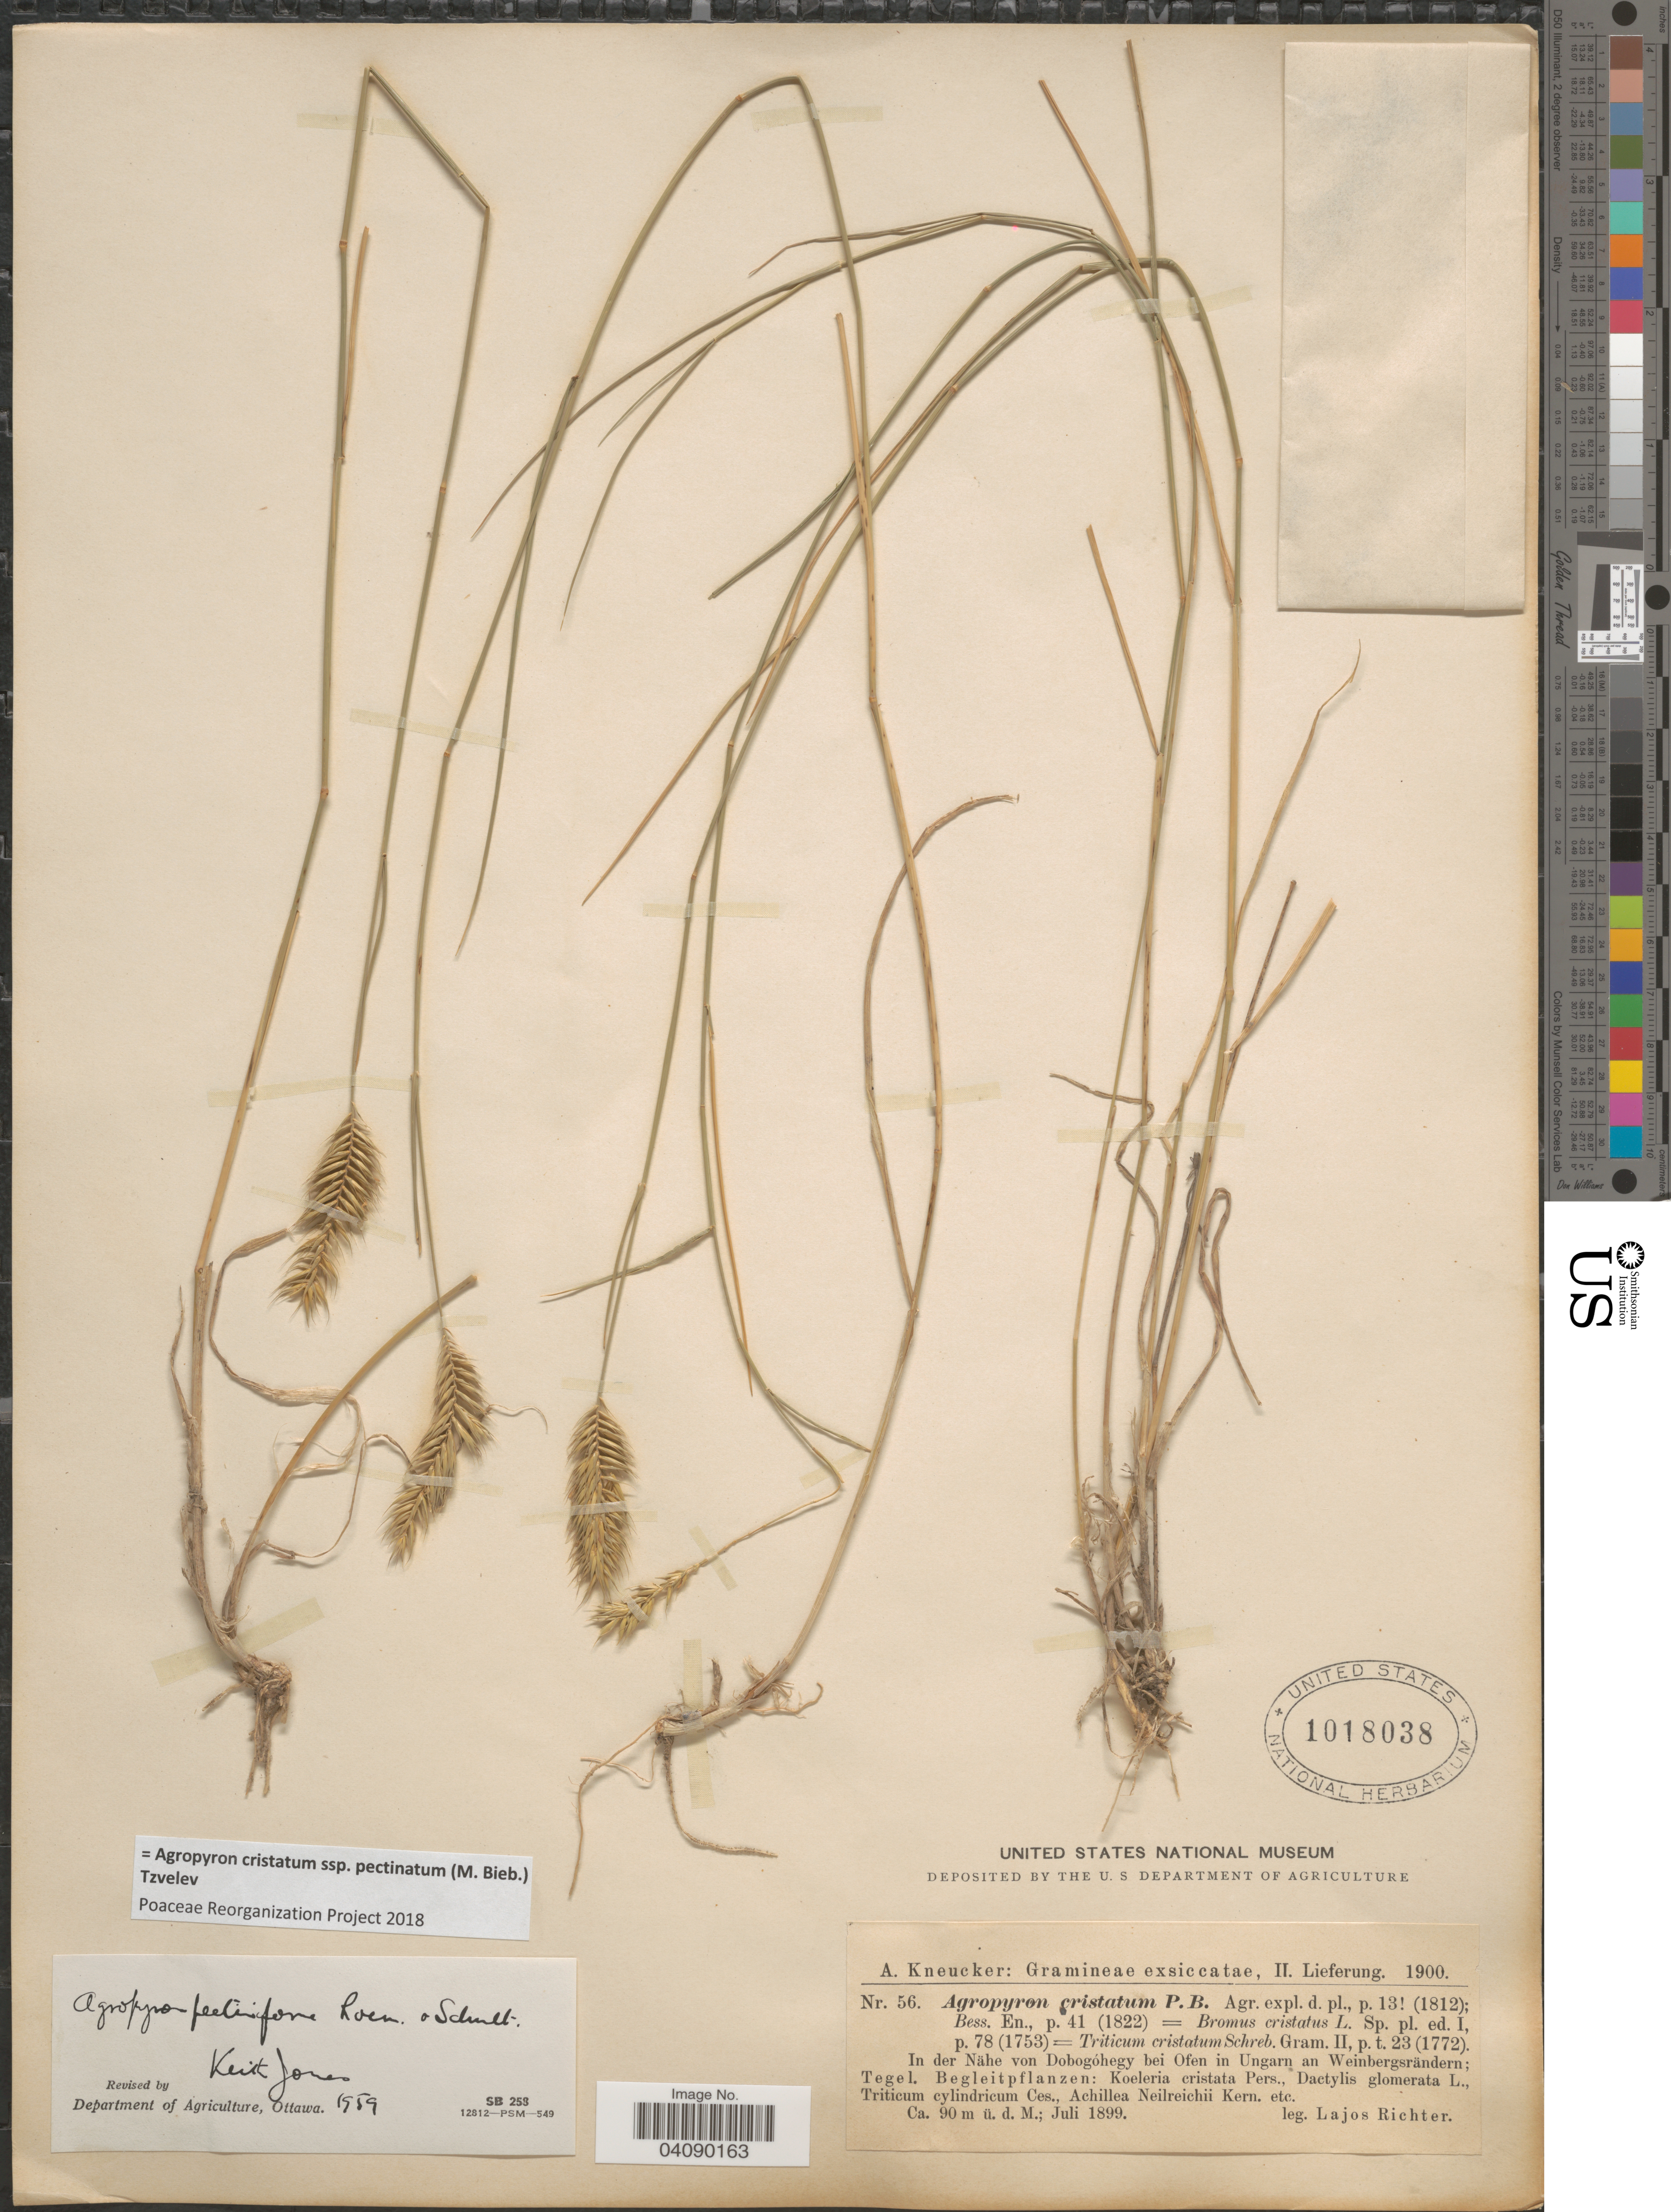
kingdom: Plantae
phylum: Tracheophyta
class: Liliopsida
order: Poales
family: Poaceae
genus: Agropyron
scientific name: Agropyron cristatum subsp. pectinatum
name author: (M. Bieb.) Tzvelev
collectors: L. Richter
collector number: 56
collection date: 1899-07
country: Hungary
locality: In der Nähe von Dobogóhegy bei Ofen in Ungarn an Weinbergsrändern; Tegel.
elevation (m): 90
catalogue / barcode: US 1018038